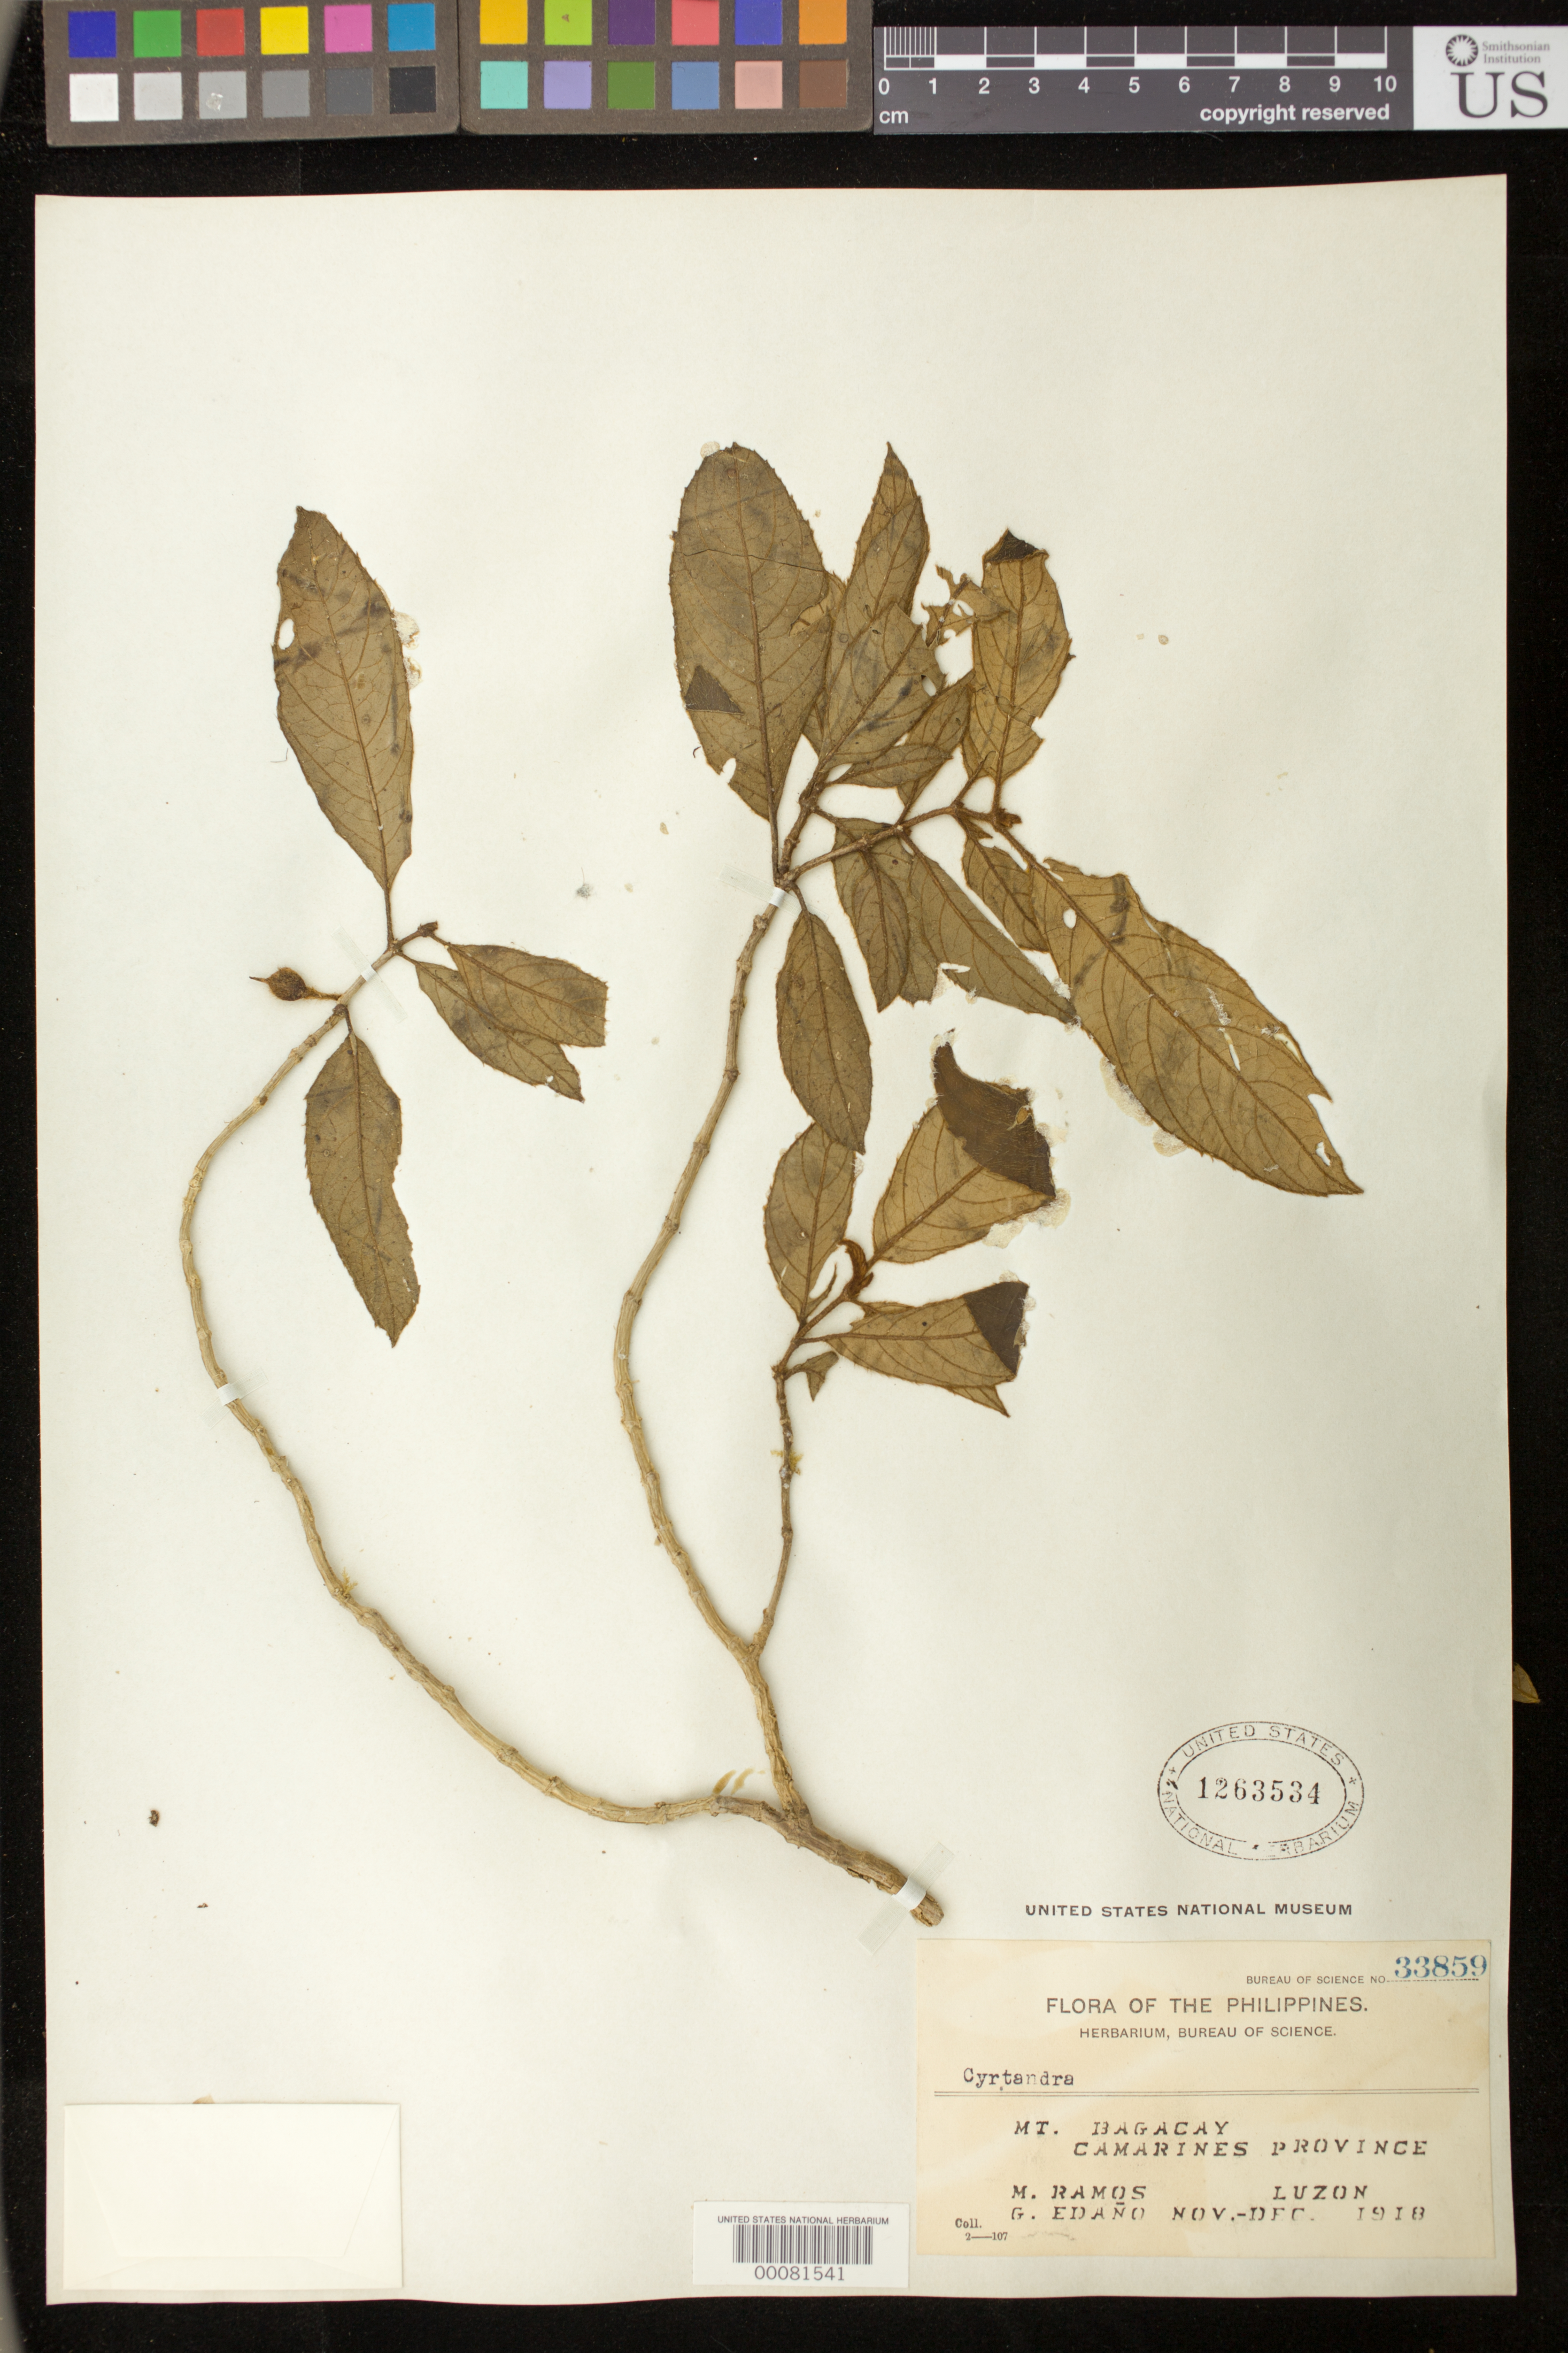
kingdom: Plantae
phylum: Tracheophyta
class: Magnoliopsida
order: Lamiales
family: Gesneriaceae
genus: Cyrtandra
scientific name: Cyrtandra sp.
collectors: M. Ramos & G. Edaño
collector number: Bur. Sci. 33859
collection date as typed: Nov-Dec 1918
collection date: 1918-11/1918-12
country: Philippines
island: Luzon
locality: Mt bagacay, camarines province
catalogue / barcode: US 1263534